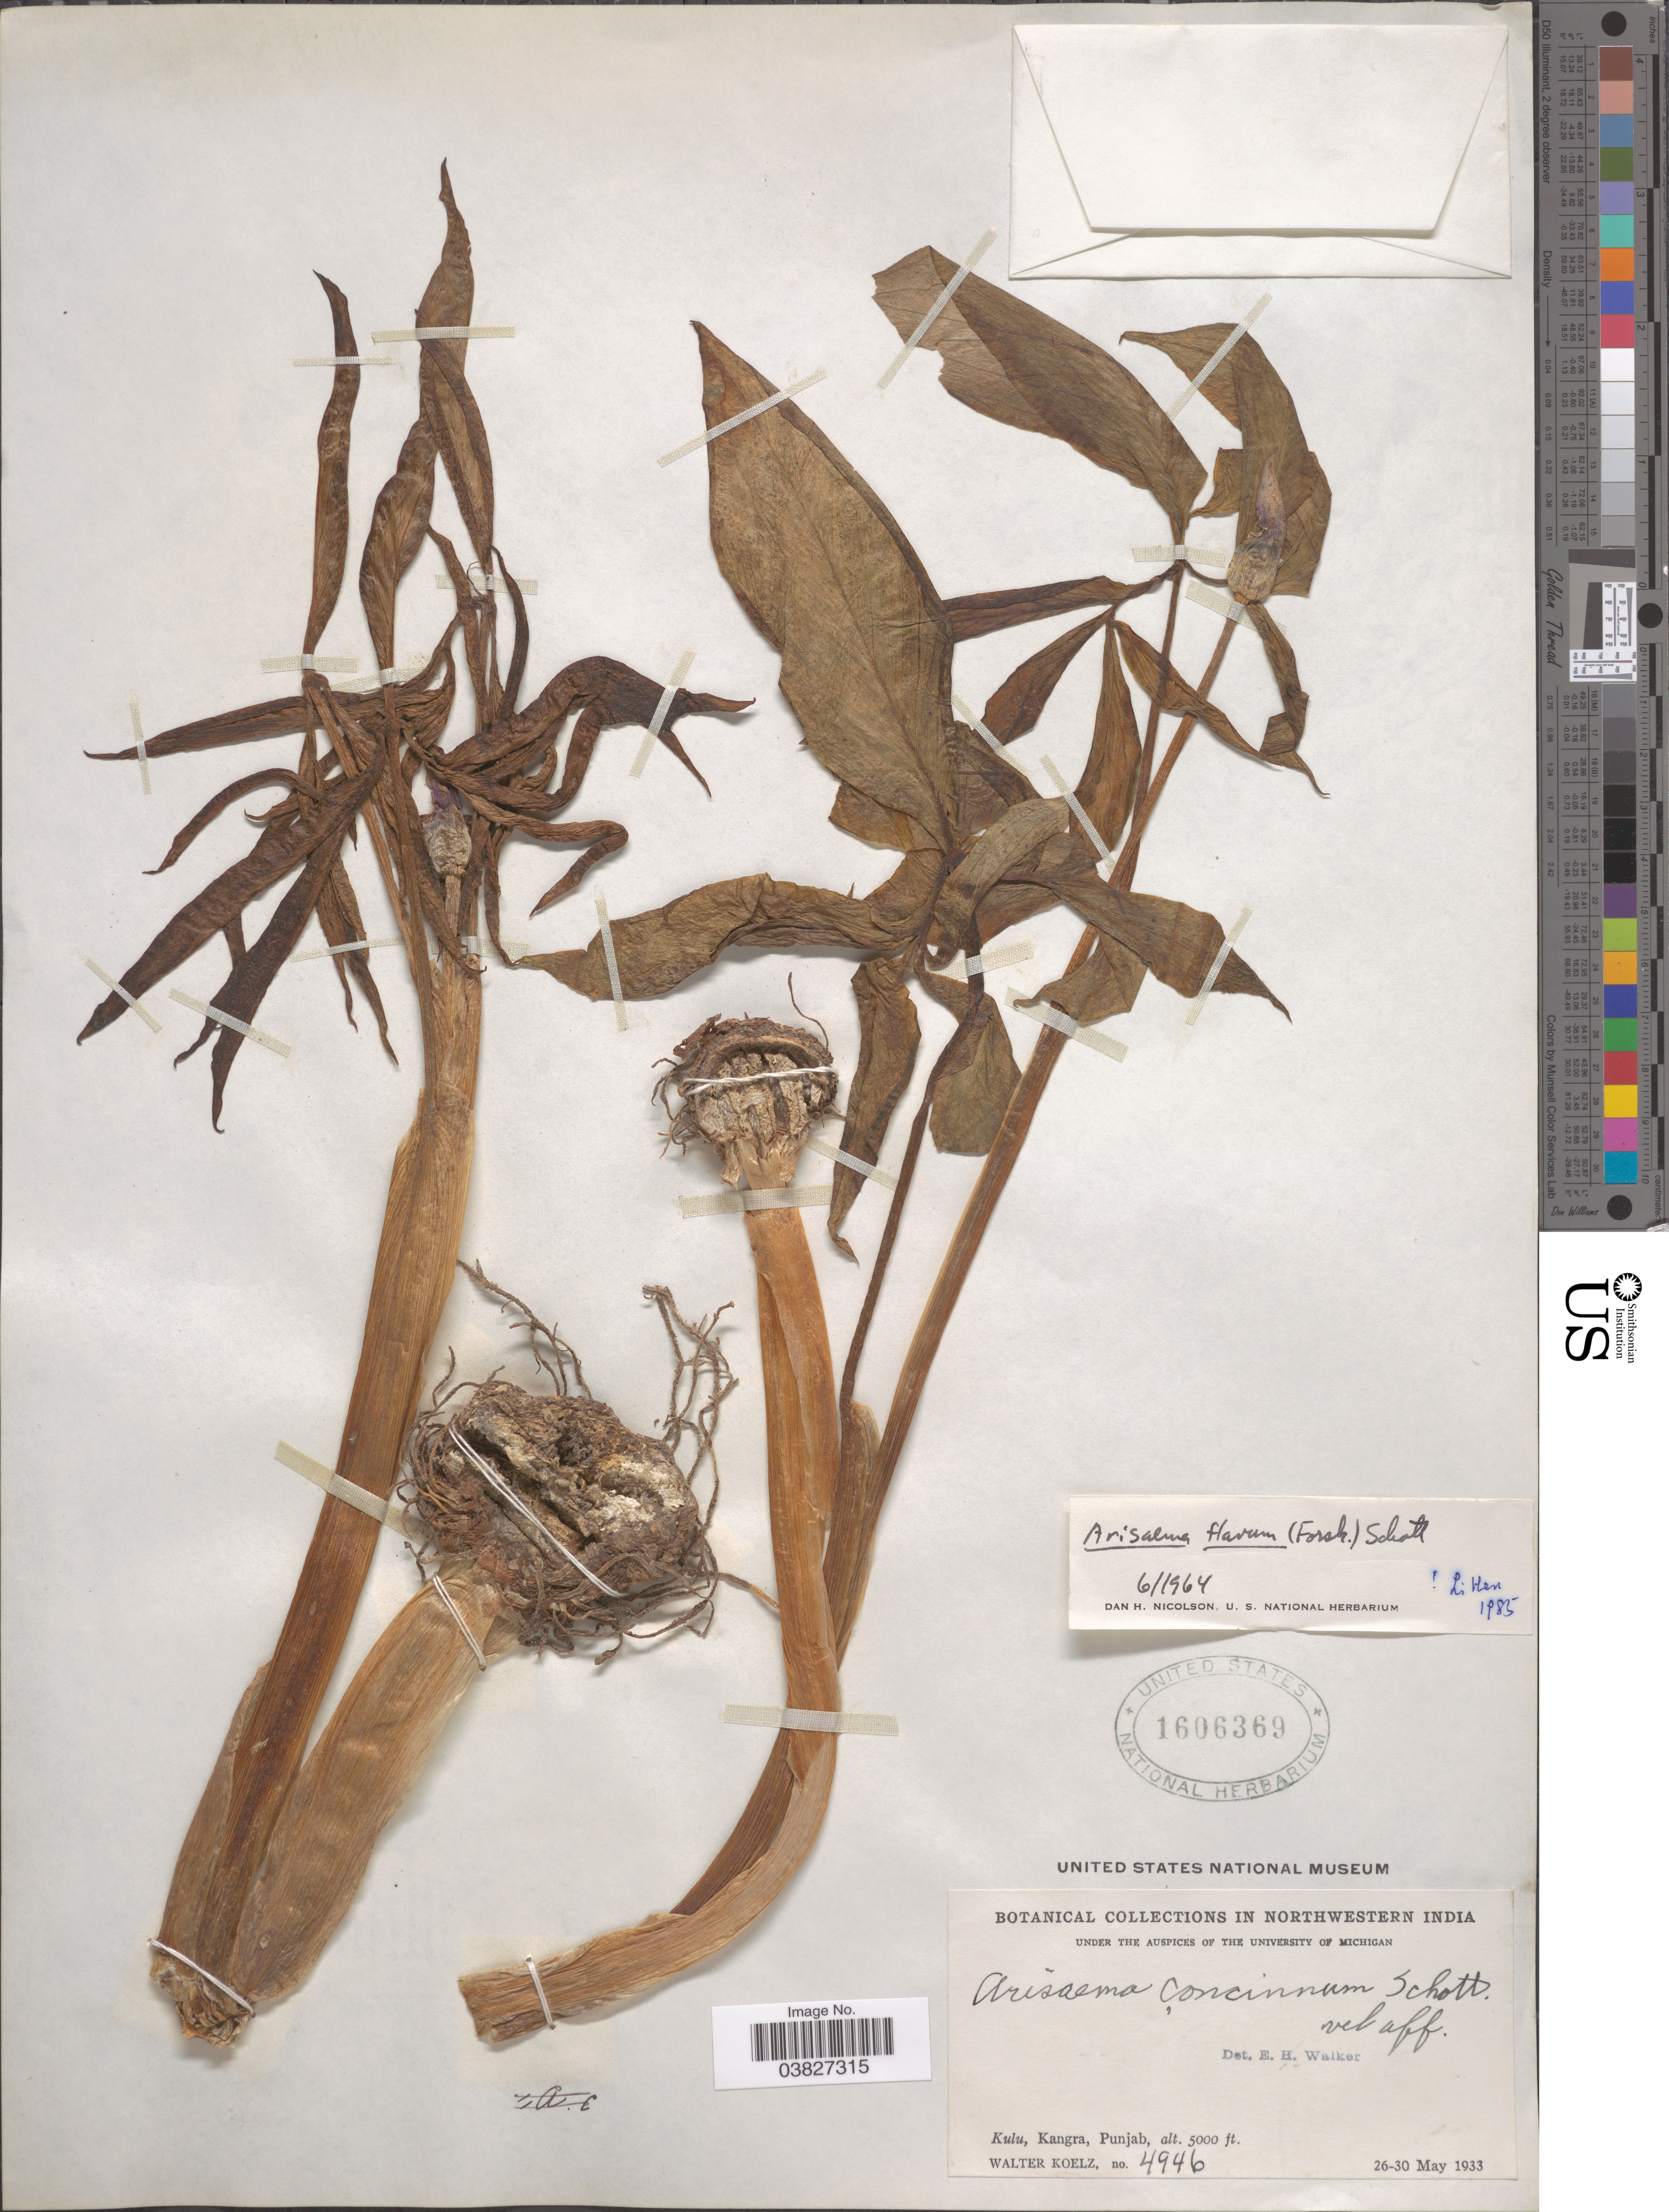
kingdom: Plantae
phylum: Tracheophyta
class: Liliopsida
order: Alismatales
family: Araceae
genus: Arisaema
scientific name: Arisaema flavum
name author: (Forssk.) Schott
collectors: W. N. Koelz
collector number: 4946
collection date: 1933-05-26/1933-05-30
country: India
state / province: Punjab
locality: Northwestern India. Kulu, Kangra.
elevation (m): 1524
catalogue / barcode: US 1606369